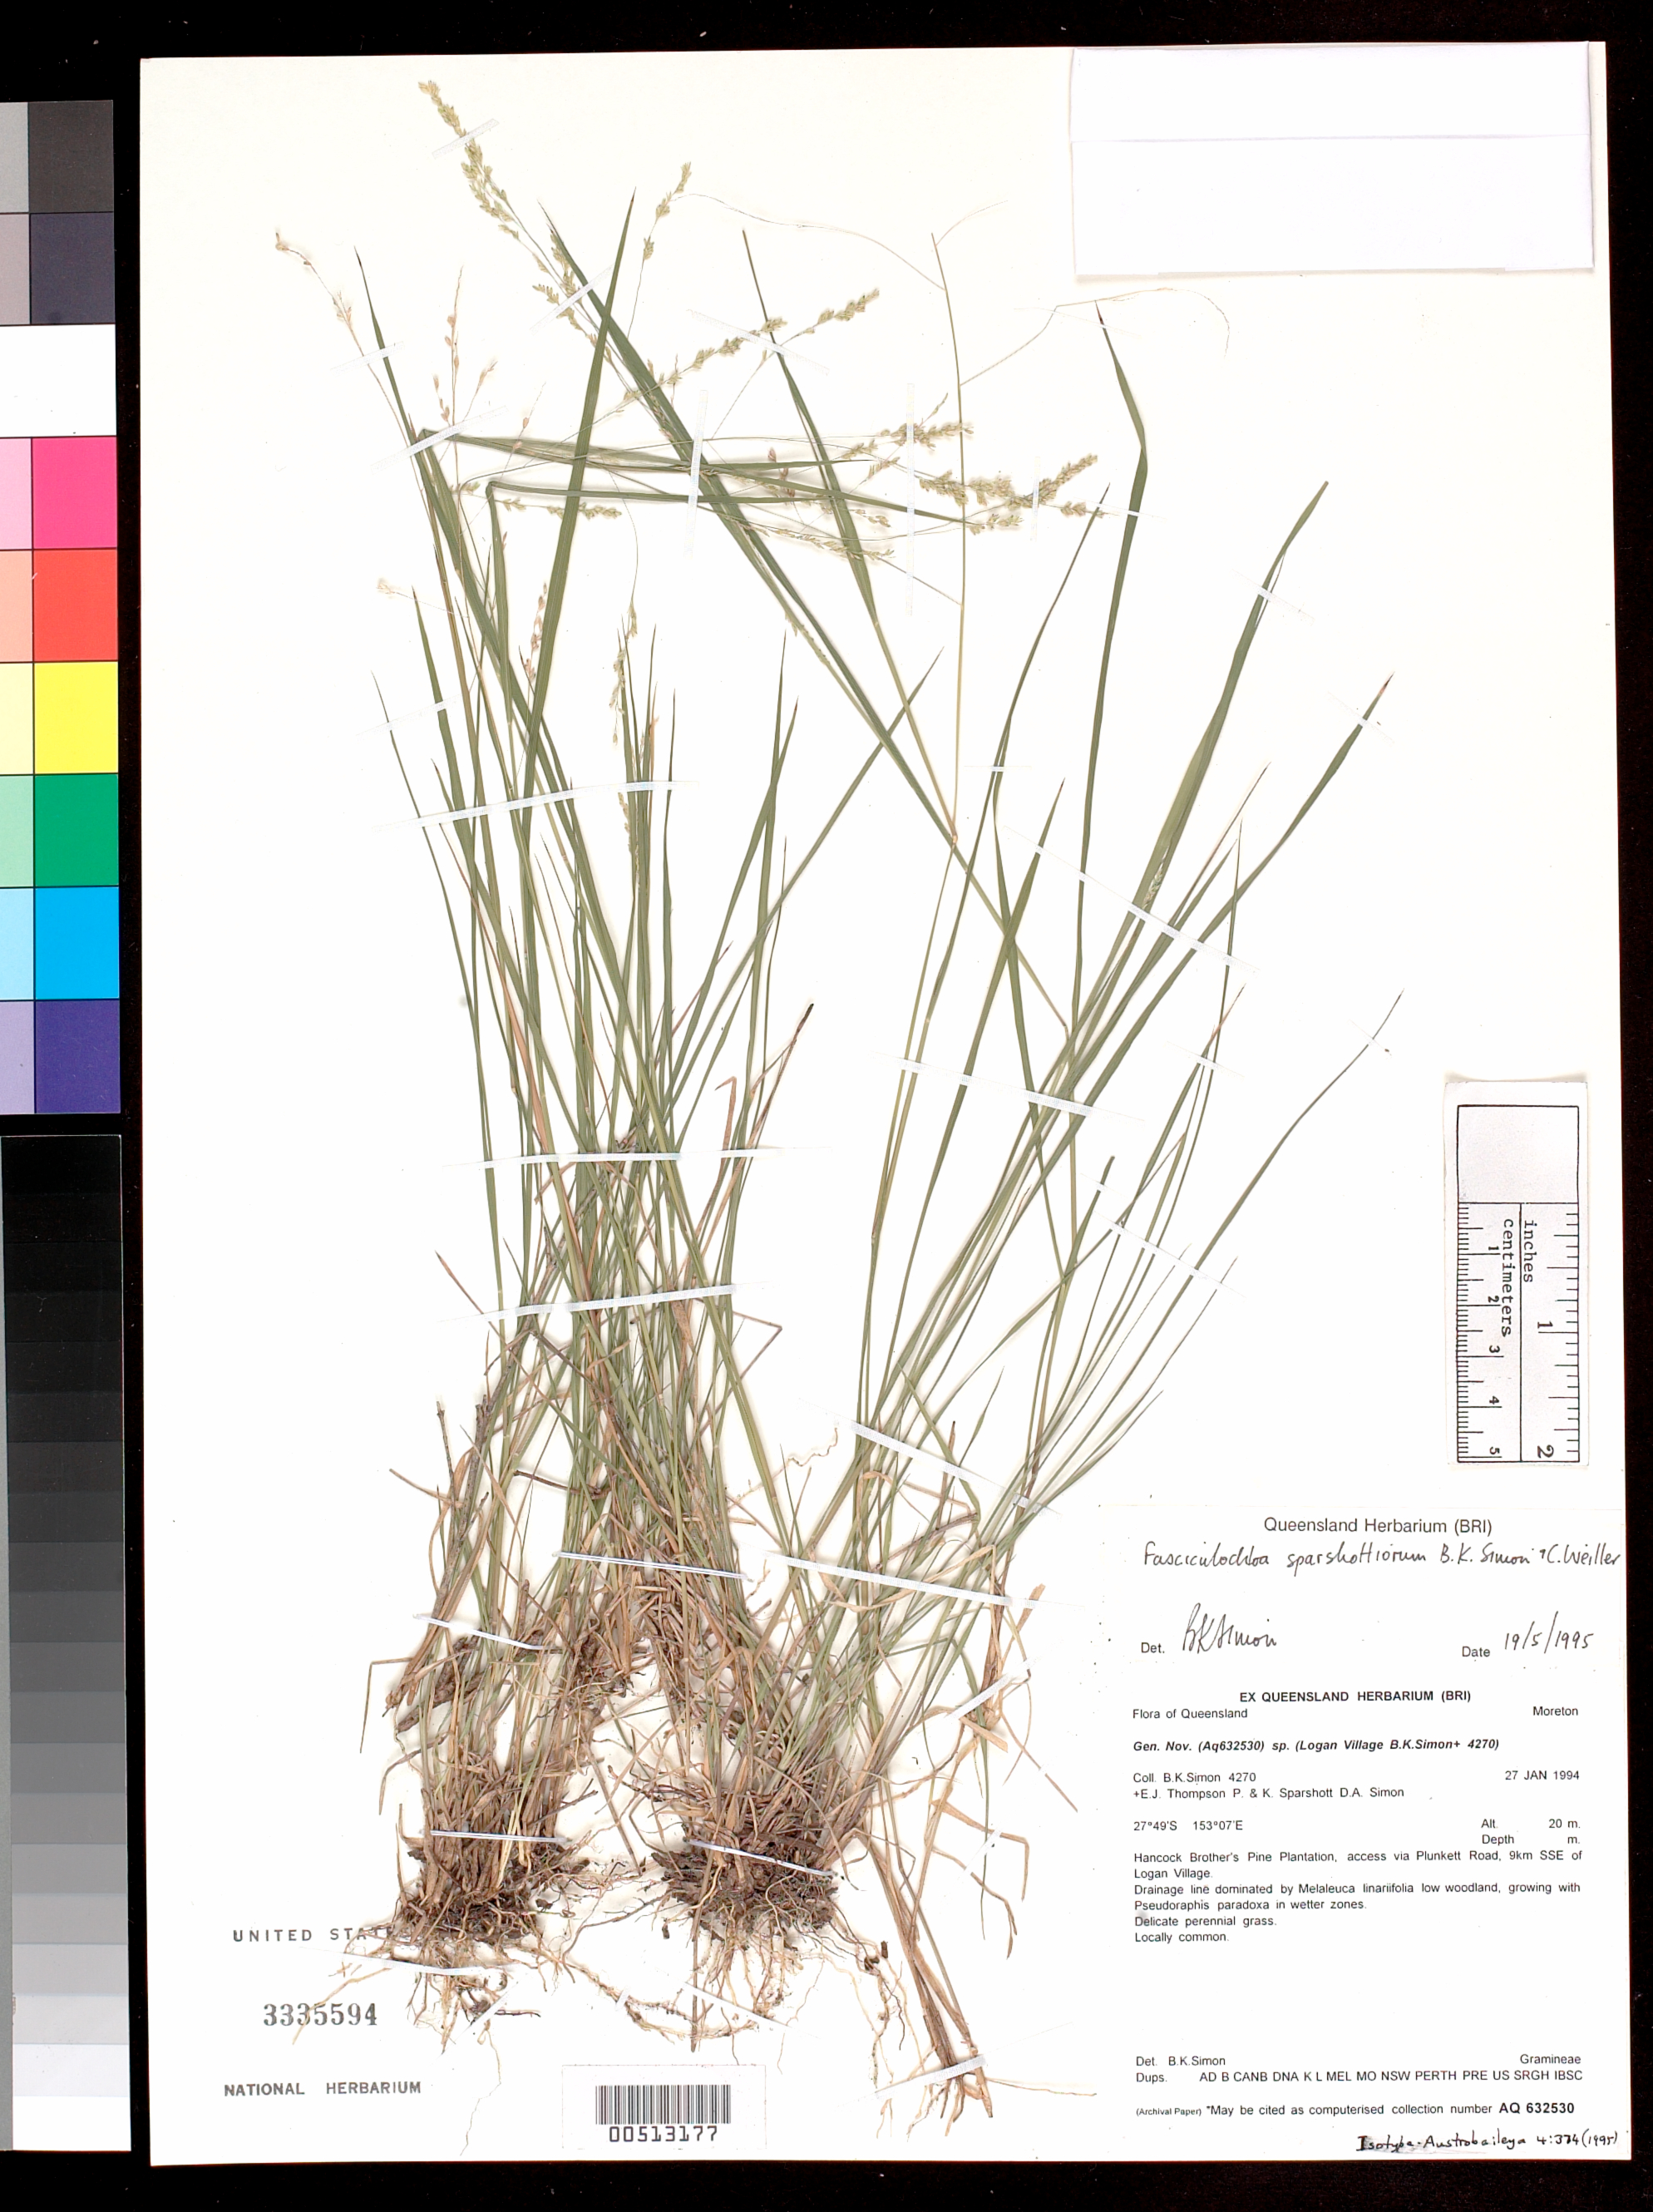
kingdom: Plantae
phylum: Tracheophyta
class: Liliopsida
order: Poales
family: Poaceae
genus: Fasciculochloa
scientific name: Fasciculochloa sparsholtiorum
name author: B.K. Simon & Weiller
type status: Isotype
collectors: B. K. Simon, E. J. Thompson, P. Sparchott, K. Sparchott & D. Simon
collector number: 4270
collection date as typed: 27 Jan 1994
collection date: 1994-01-27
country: Australia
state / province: Queensland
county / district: Moreton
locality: Hancock Brother's Pine Plantation, access via Plunkett Road, 9 km SSE of Logan Village.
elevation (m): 20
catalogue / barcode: US 3335594